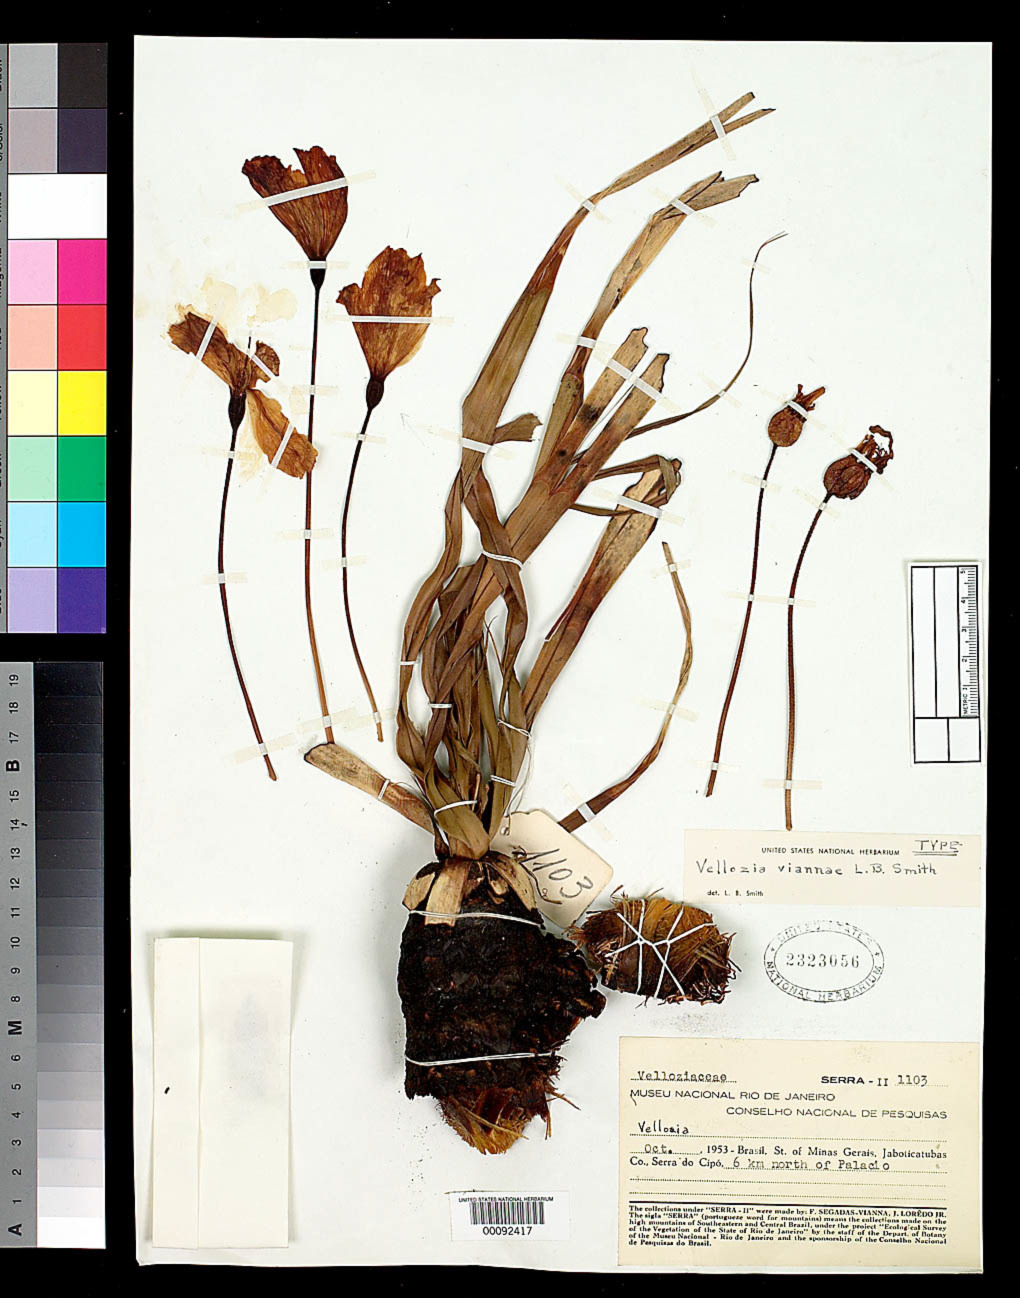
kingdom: Plantae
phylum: Tracheophyta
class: Liliopsida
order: Pandanales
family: Velloziaceae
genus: Vellozia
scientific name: Vellozia viannae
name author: L.B. Sm.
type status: Holotype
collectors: F. Segadas-Vianna & J. Loredo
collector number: Serraii-1103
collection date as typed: Oct 1953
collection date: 1953-10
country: Brazil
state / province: Minas Gerais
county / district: Jaboticatubas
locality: North of Palacio, Serra do Cipo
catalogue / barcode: US 2323056